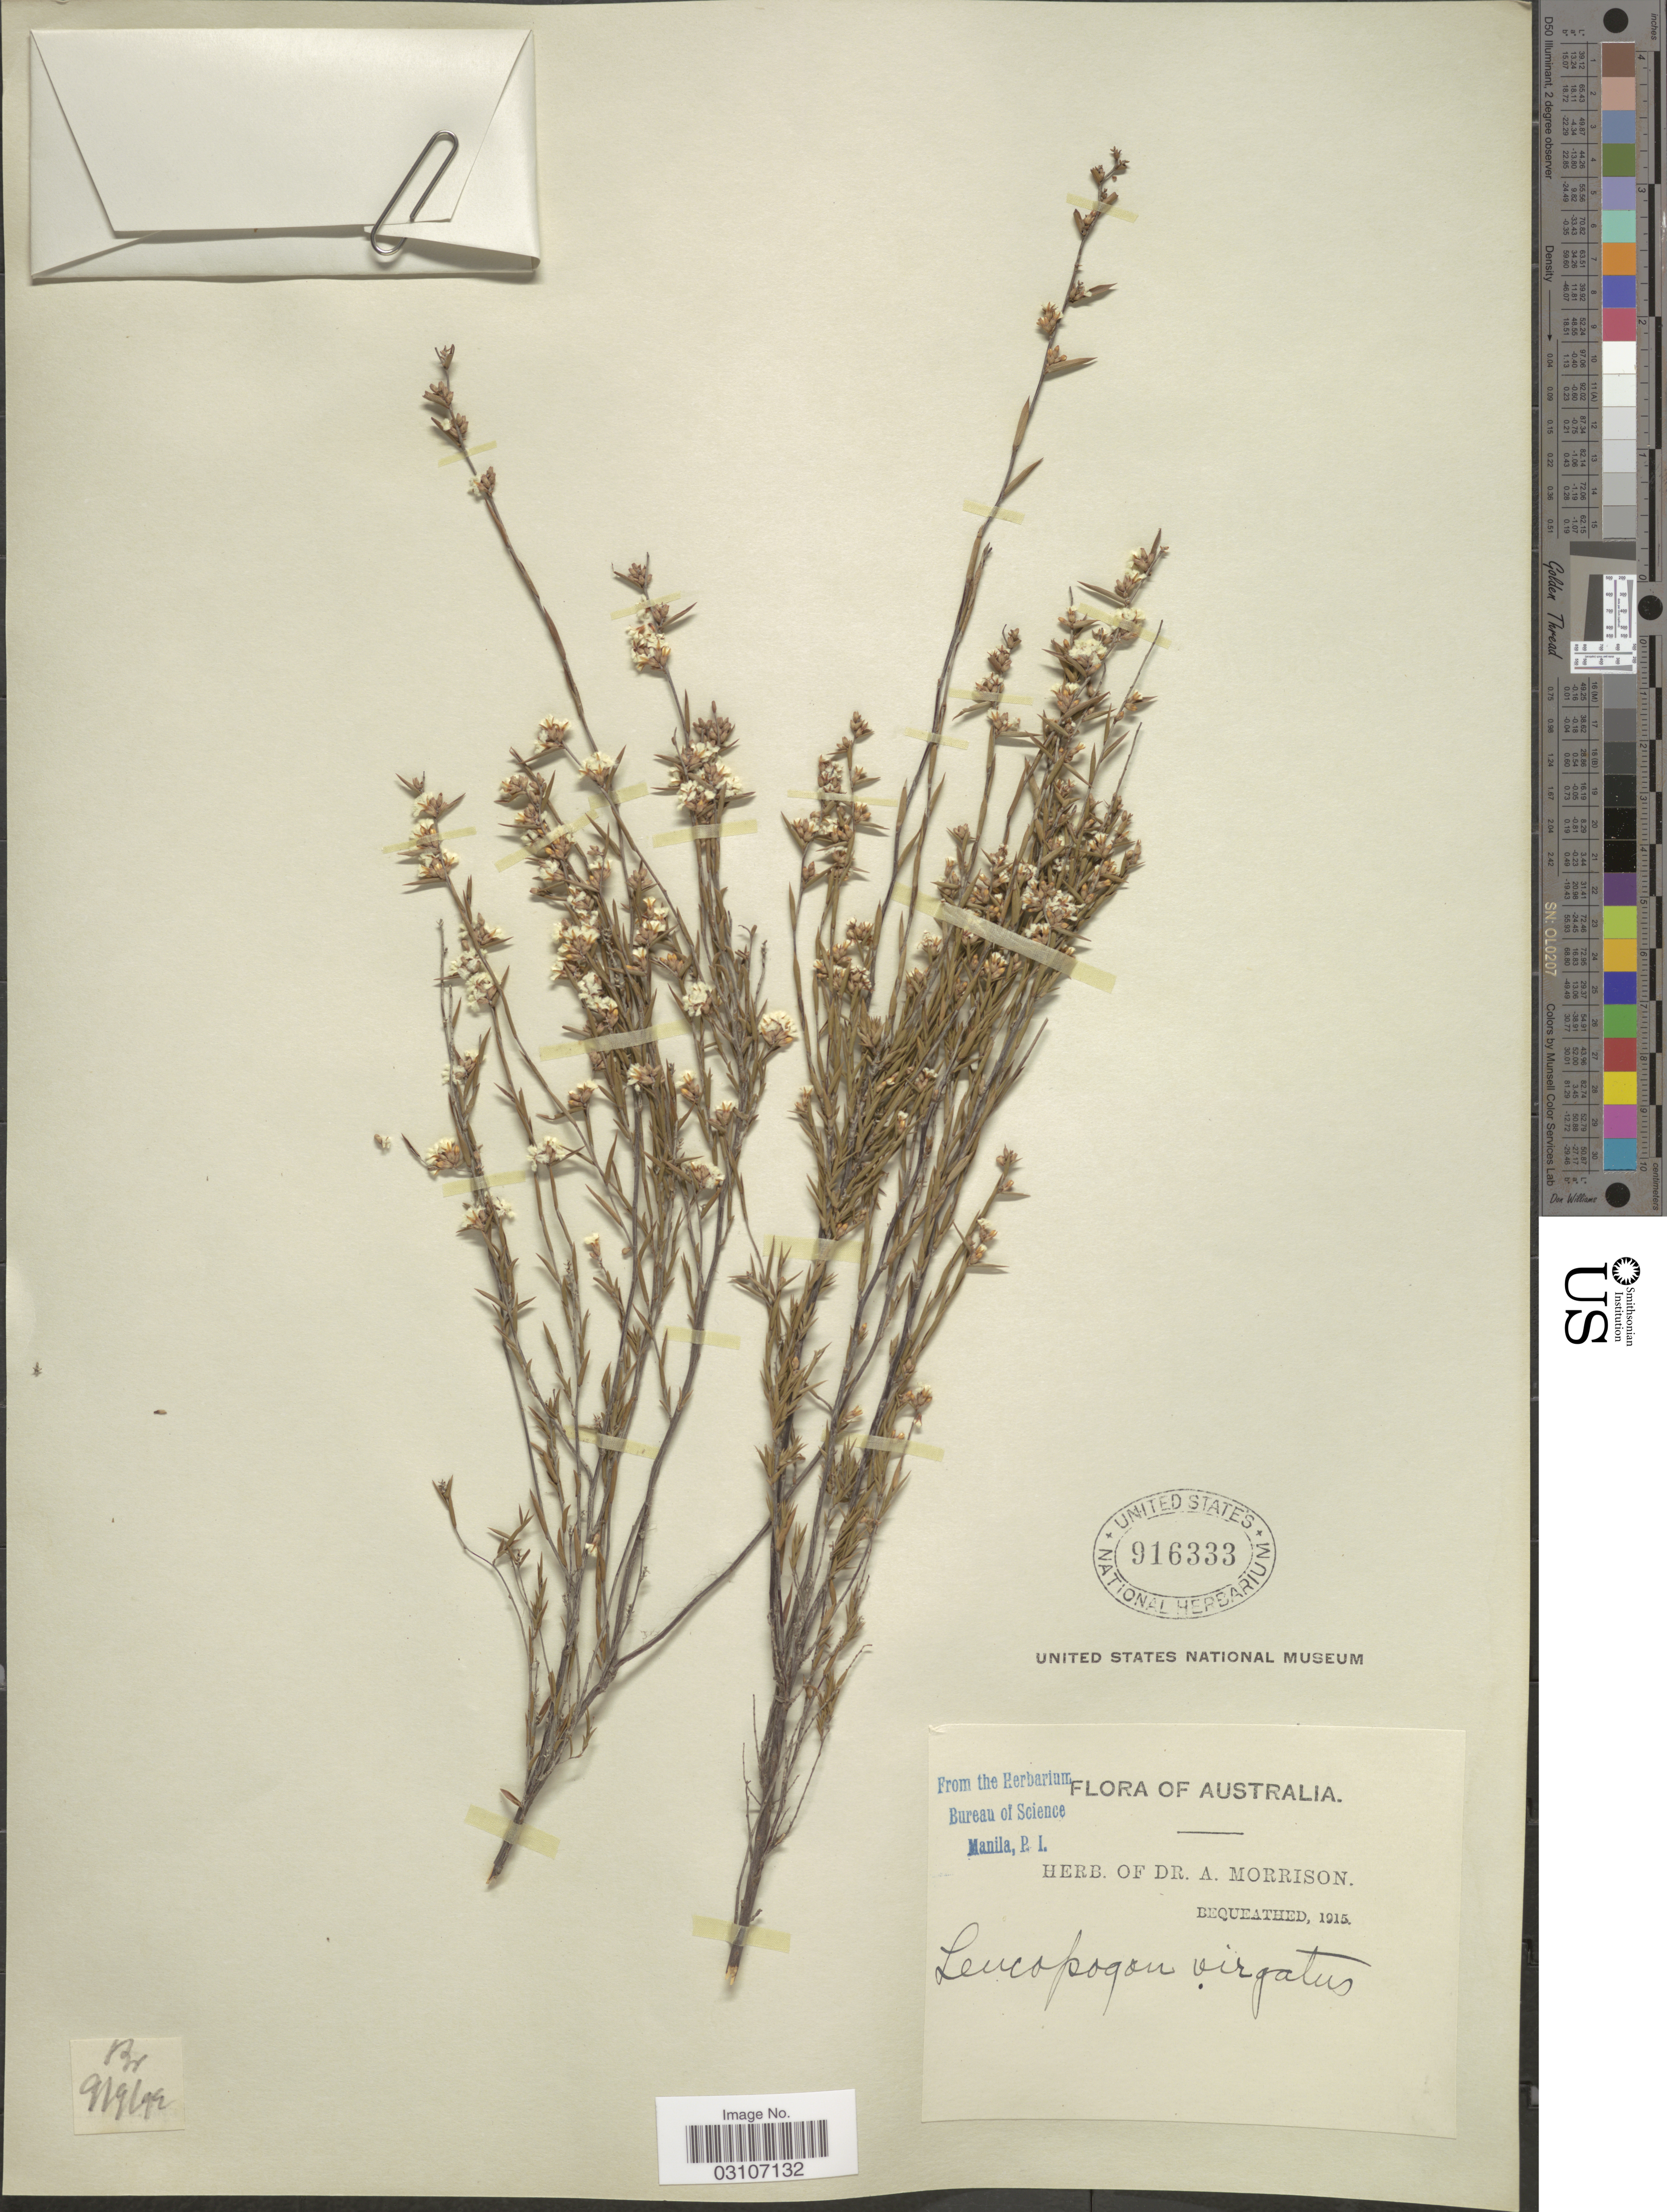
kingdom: Plantae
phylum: Tracheophyta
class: Magnoliopsida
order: Ericales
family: Ericaceae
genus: Leucopogon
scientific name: Leucopogon virgatus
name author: R. Br.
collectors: ex herb. Dr. A. Morrison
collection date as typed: Transcribed d/m/y: 9/9/92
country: Australia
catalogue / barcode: US 916333